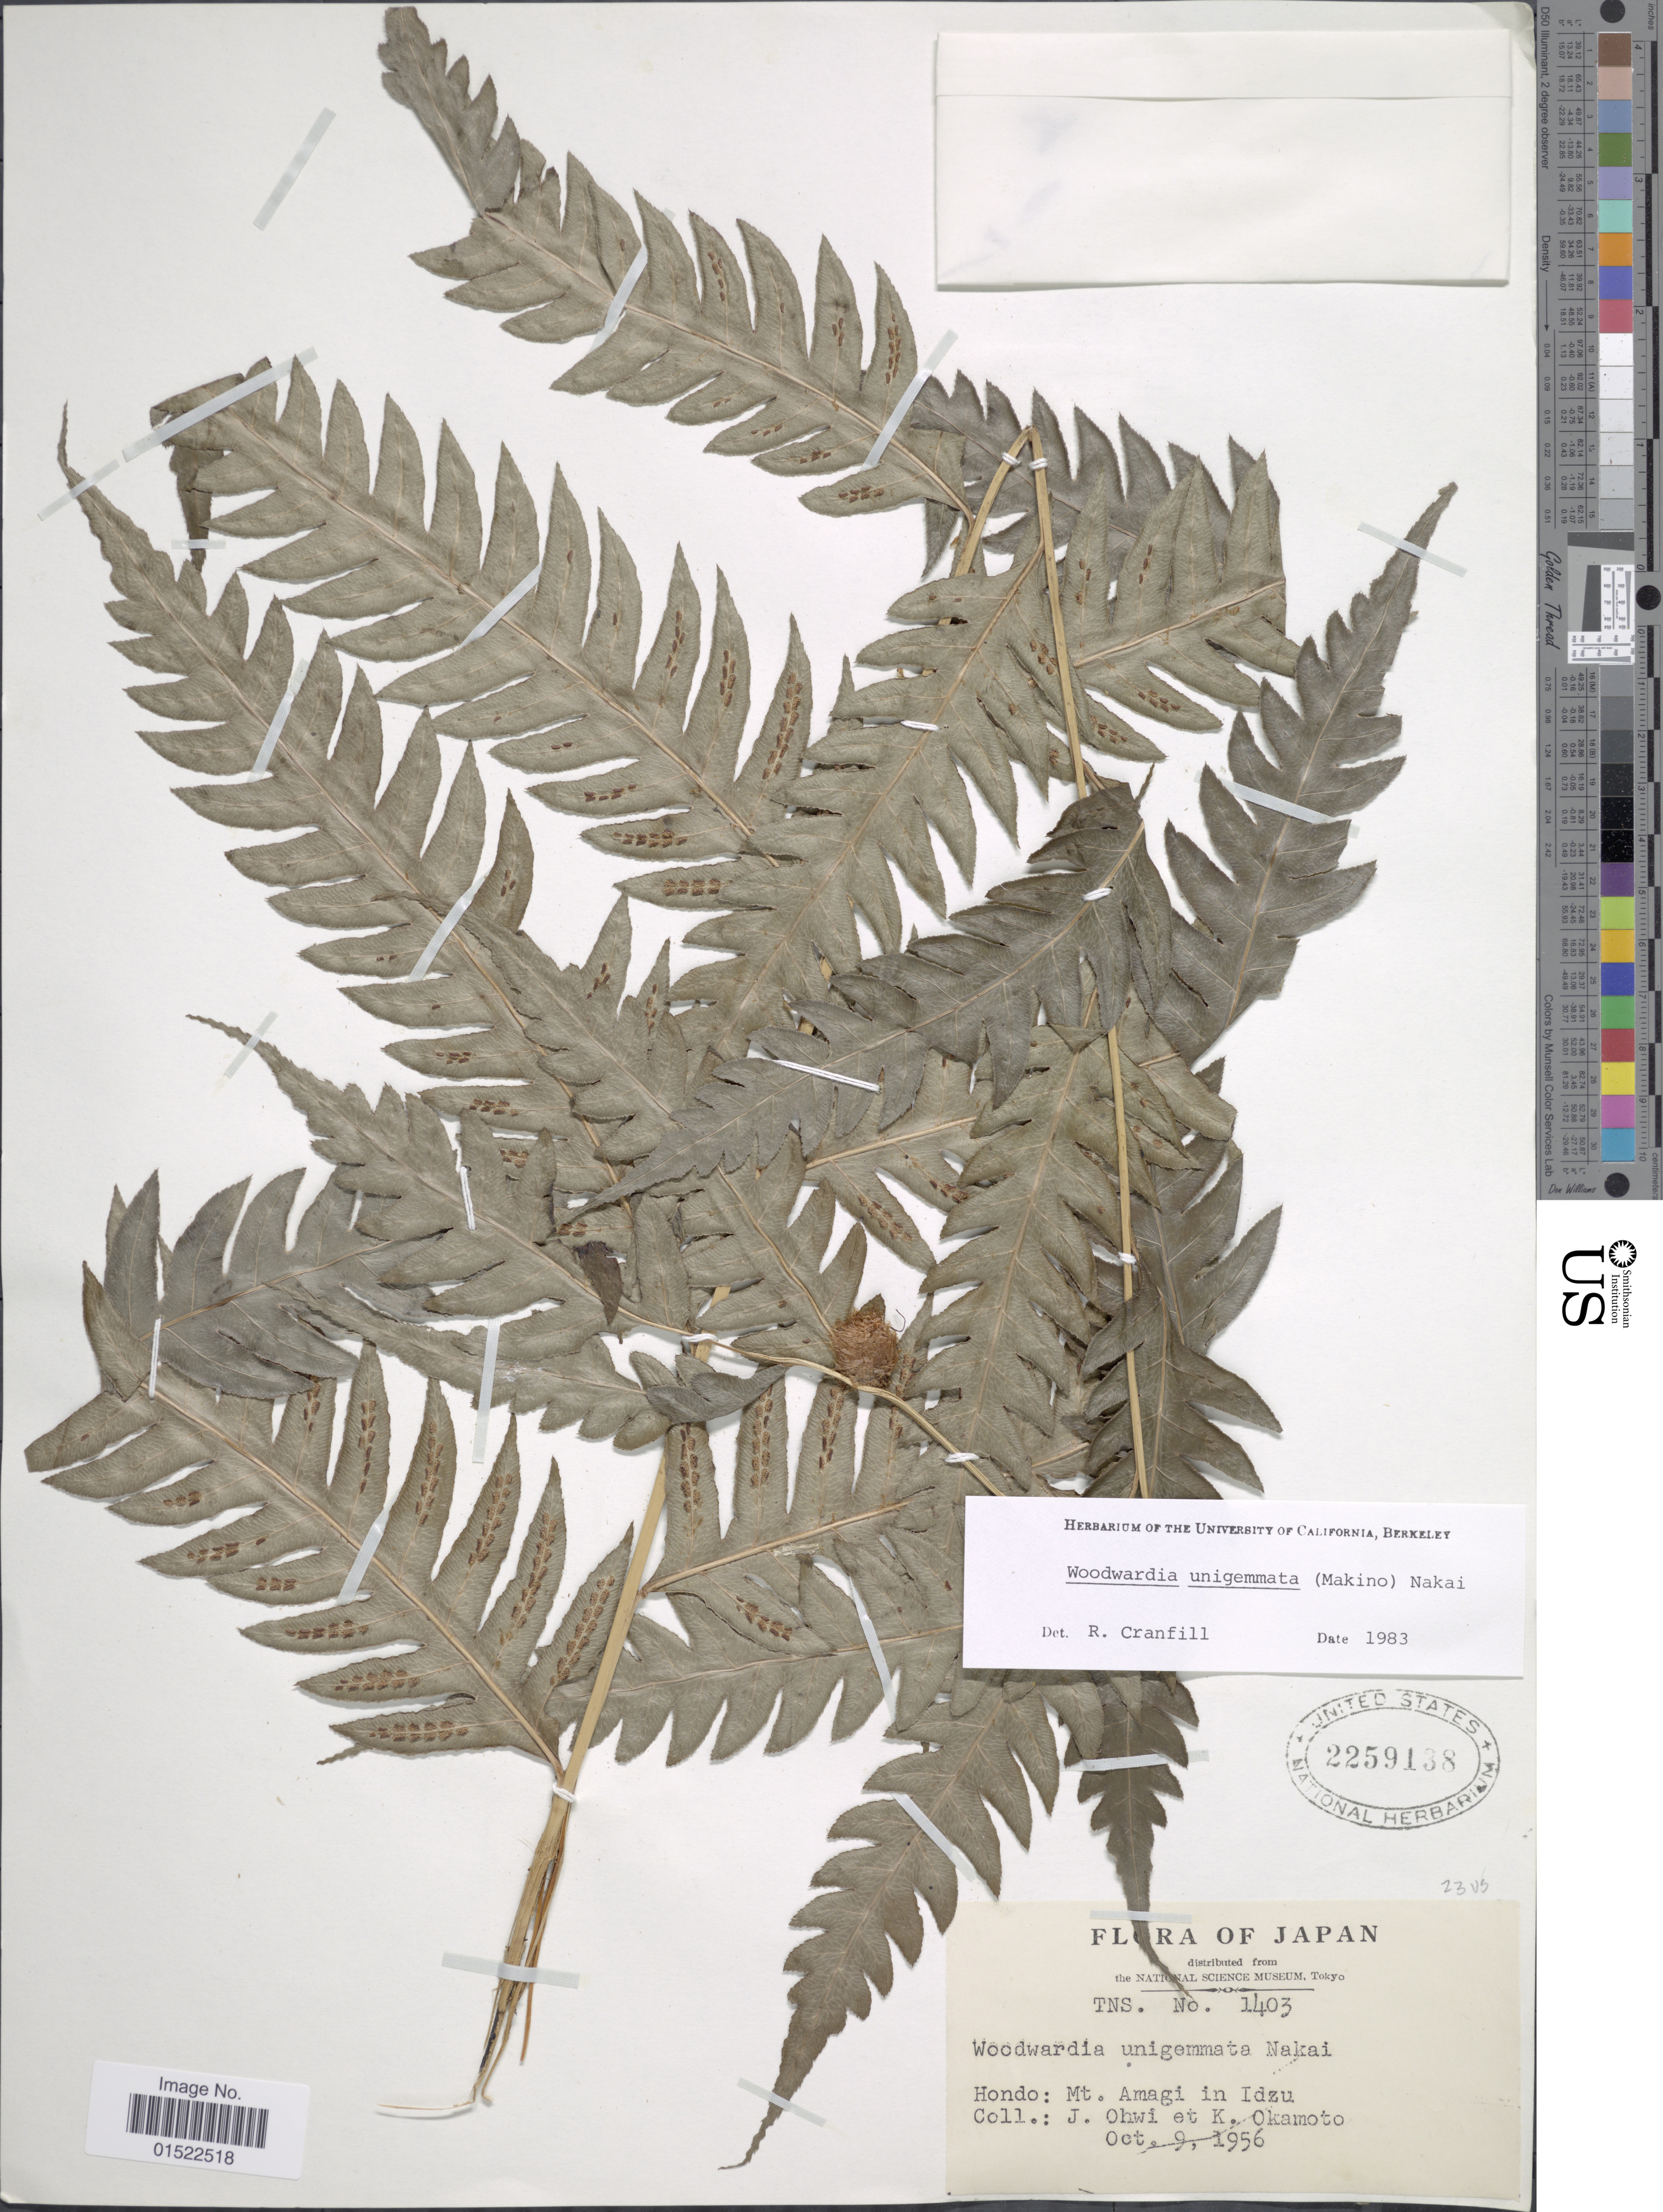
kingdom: Plantae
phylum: Tracheophyta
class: Polypodiopsida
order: Polypodiales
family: Blechnaceae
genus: Woodwardia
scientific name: Woodwardia unigemmata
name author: (Makino) Nakai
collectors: J. Ohwi & K. Okamoto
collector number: TNS 1403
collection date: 1956-10-09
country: Japan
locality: Jondo: Mt. Amagi in Idzu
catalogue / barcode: US 2259138